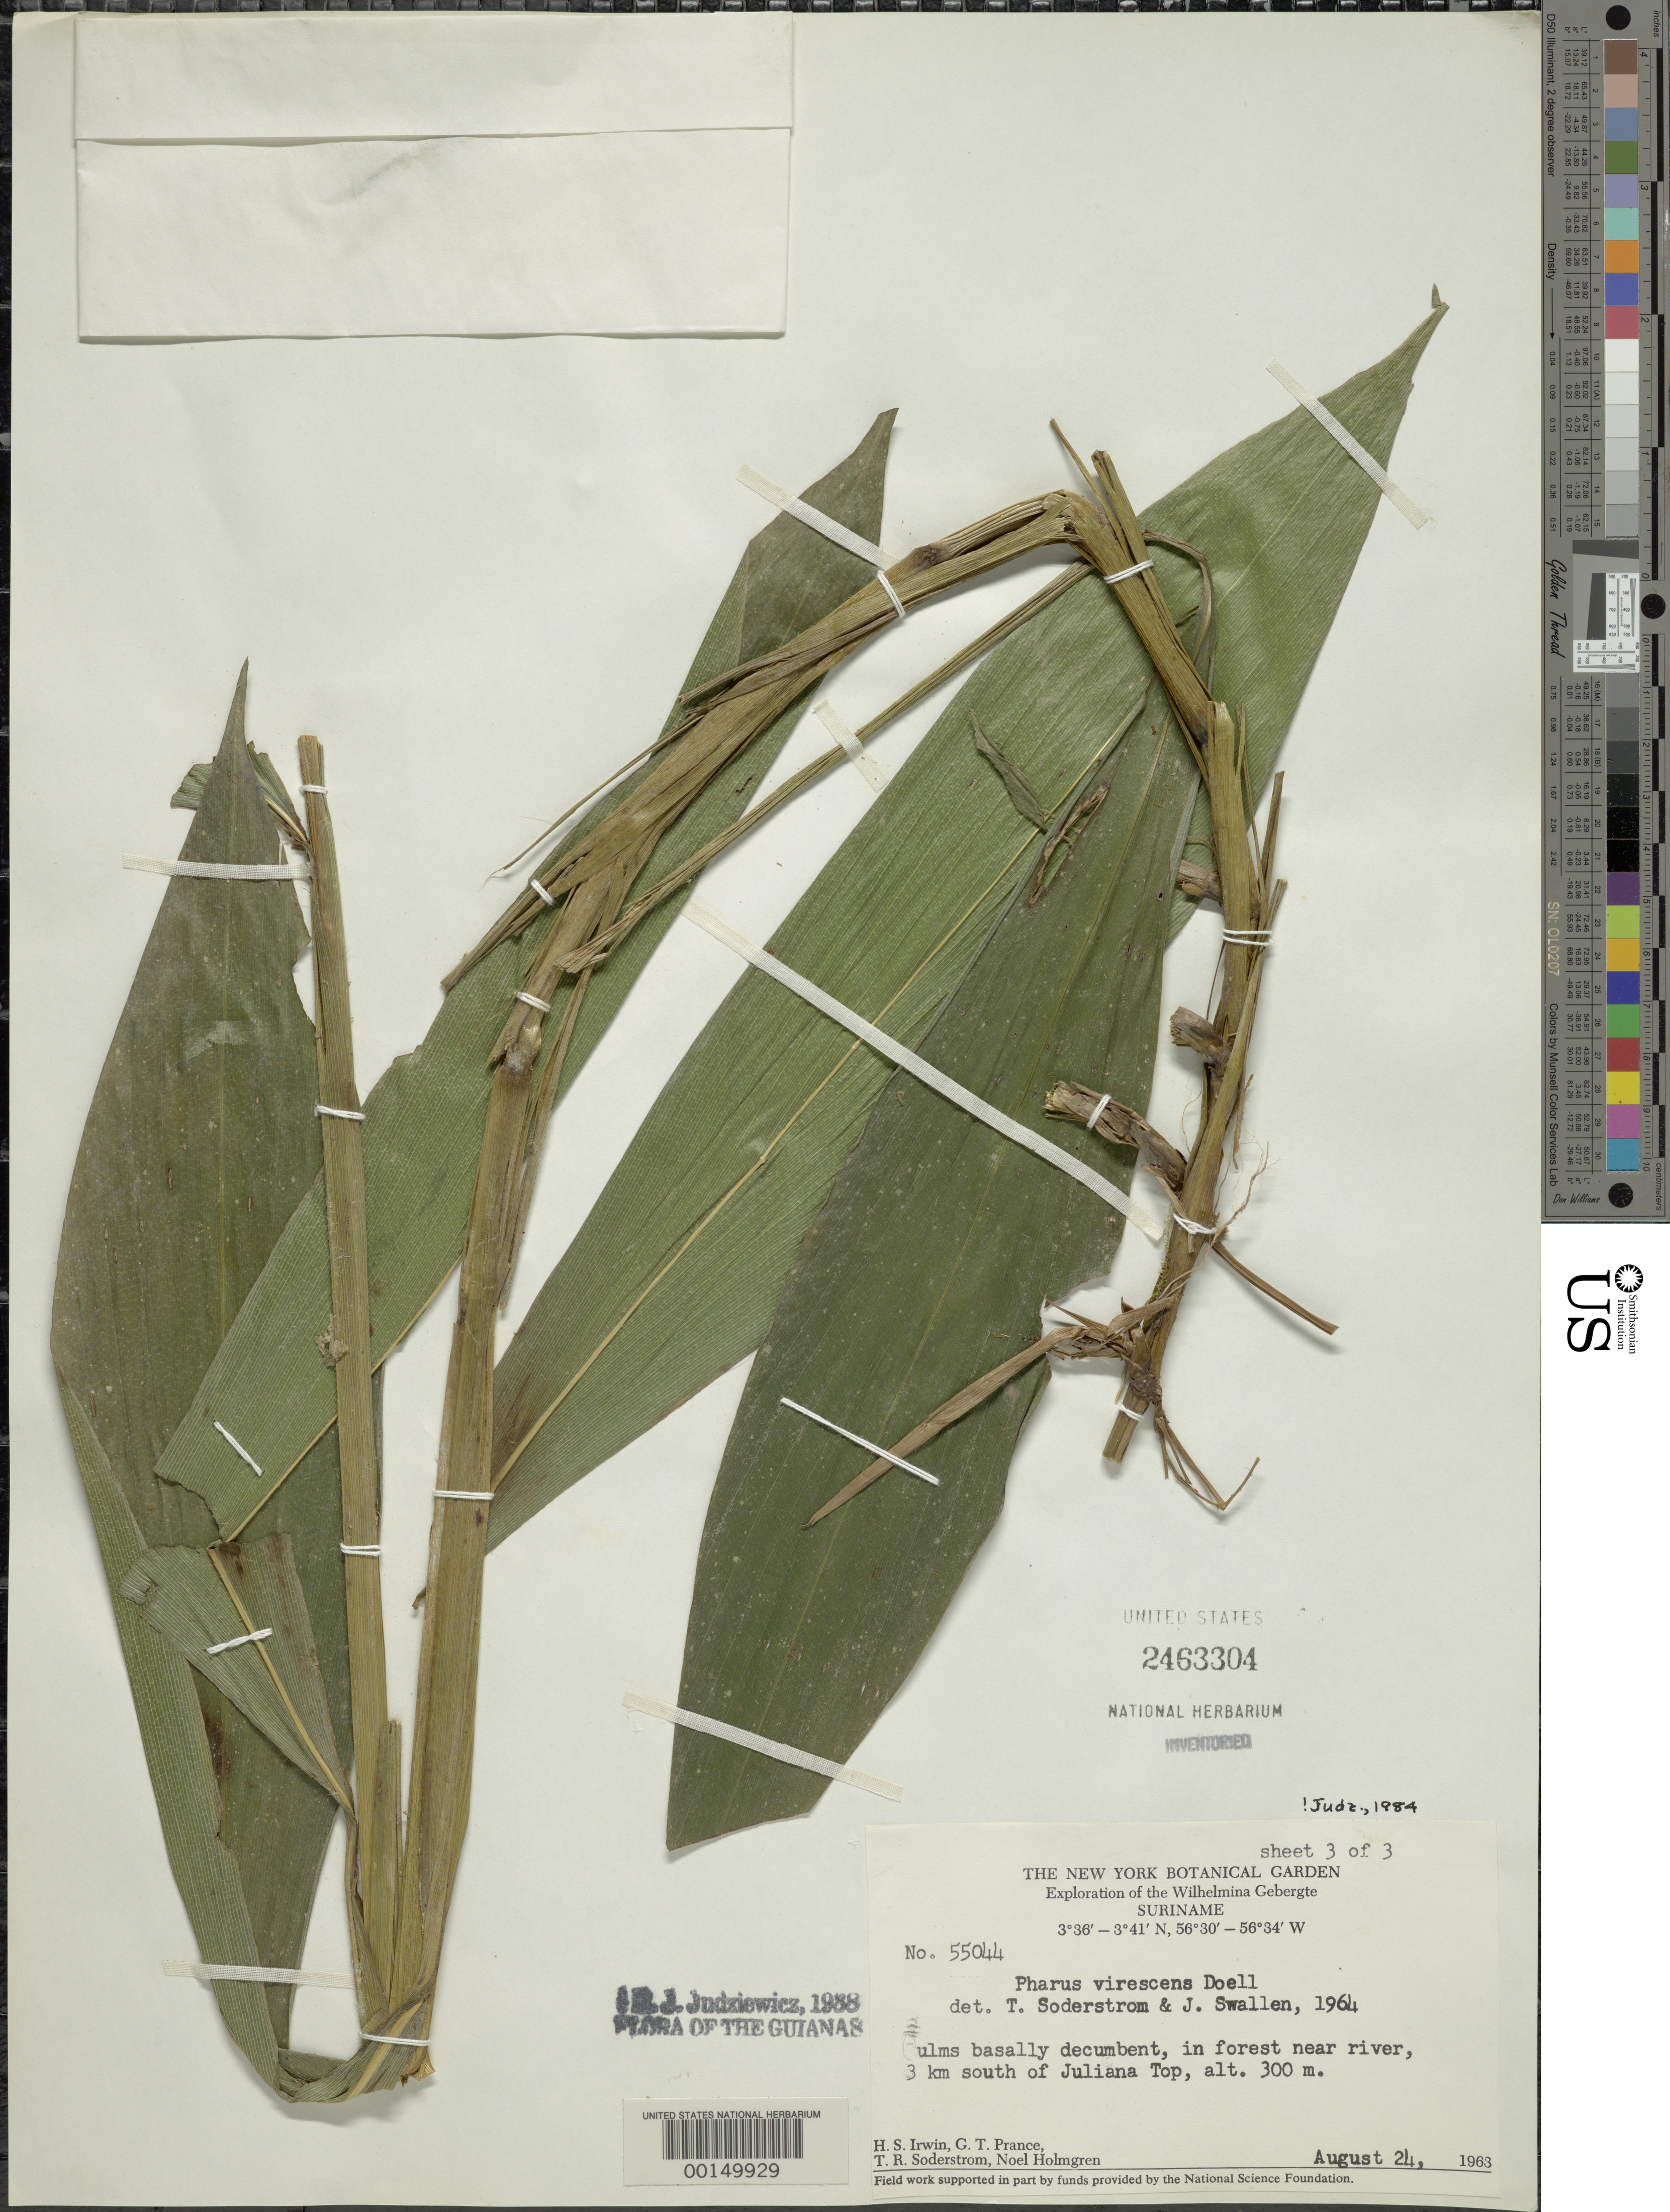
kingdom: Plantae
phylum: Tracheophyta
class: Liliopsida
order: Poales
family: Poaceae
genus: Pharus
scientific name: Pharus virescens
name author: Döll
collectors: H. Irwin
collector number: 55044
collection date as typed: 24 Aug 1963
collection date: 1963-08-24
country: Suriname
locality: Lat.03 36'n: long. 56 30'w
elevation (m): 300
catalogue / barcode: US 2463304